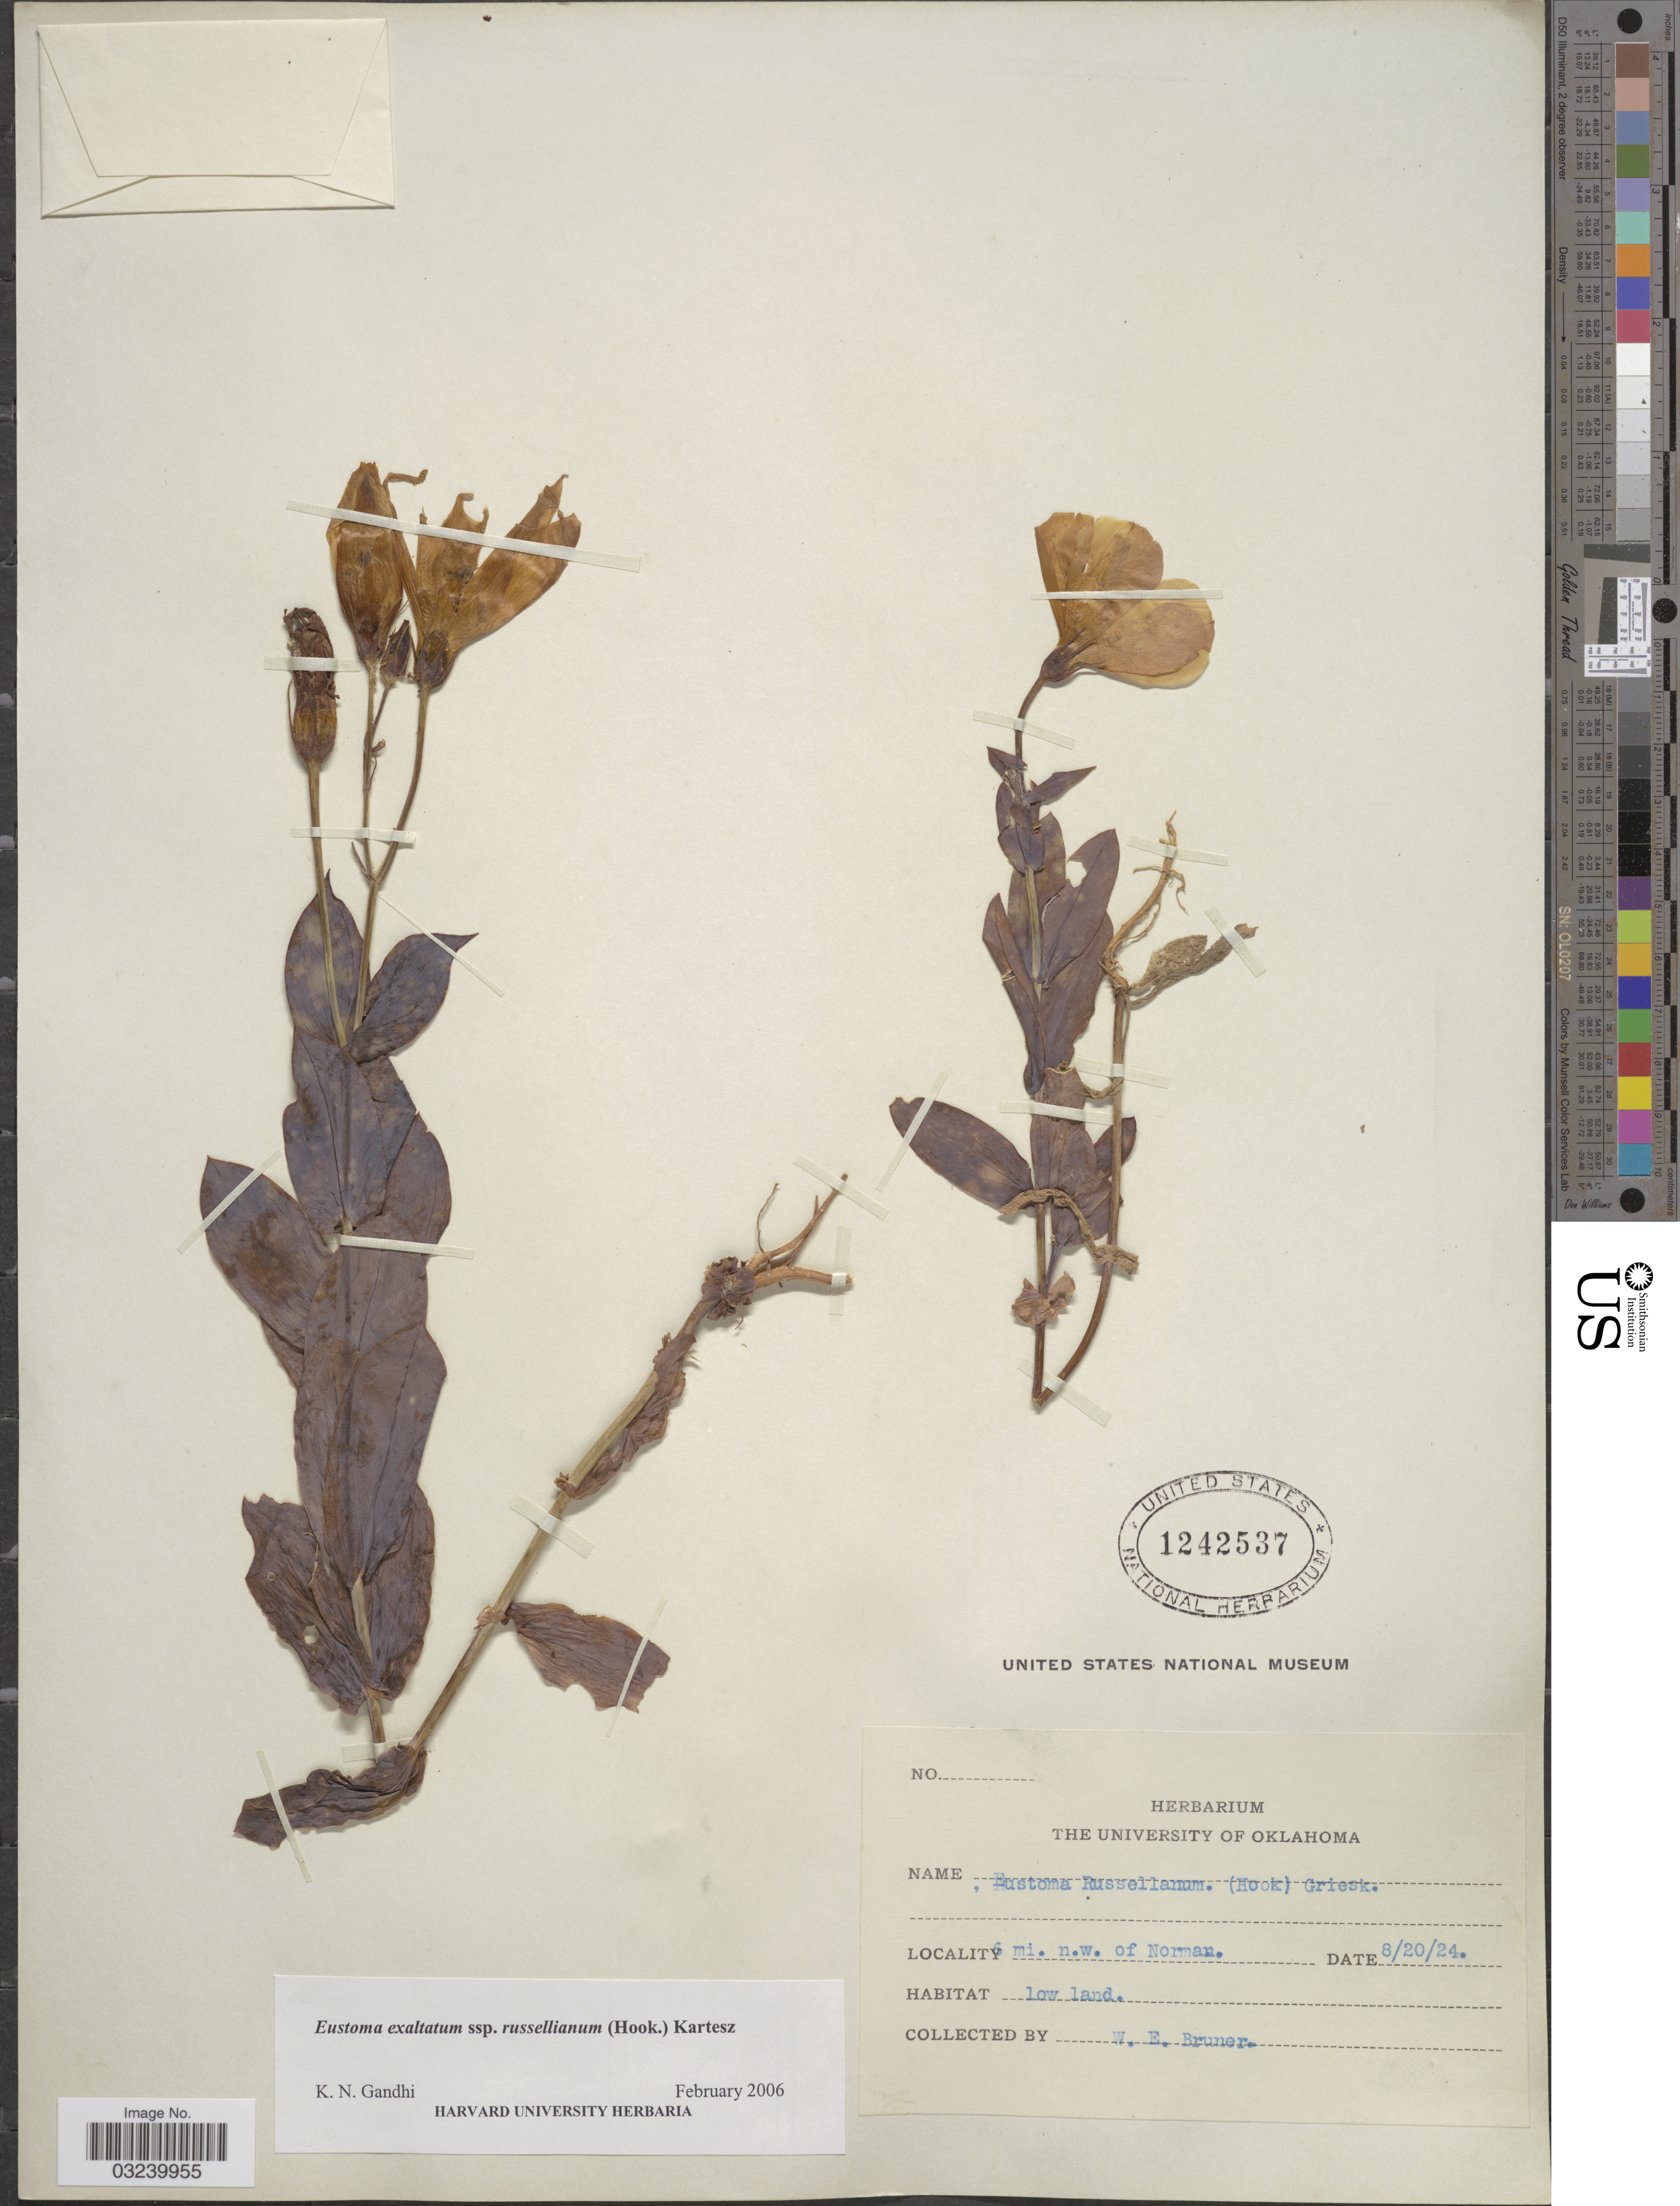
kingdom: Plantae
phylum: Tracheophyta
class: Magnoliopsida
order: Gentianales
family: Gentianaceae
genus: Eustoma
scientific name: Eustoma grandiflorum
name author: (Raf.) Shinners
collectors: W. Bruner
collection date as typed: Transcribed d/m/y: 20/8/24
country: United States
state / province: Oklahoma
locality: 6 mi. n.w. of Norman.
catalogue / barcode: US 1242537